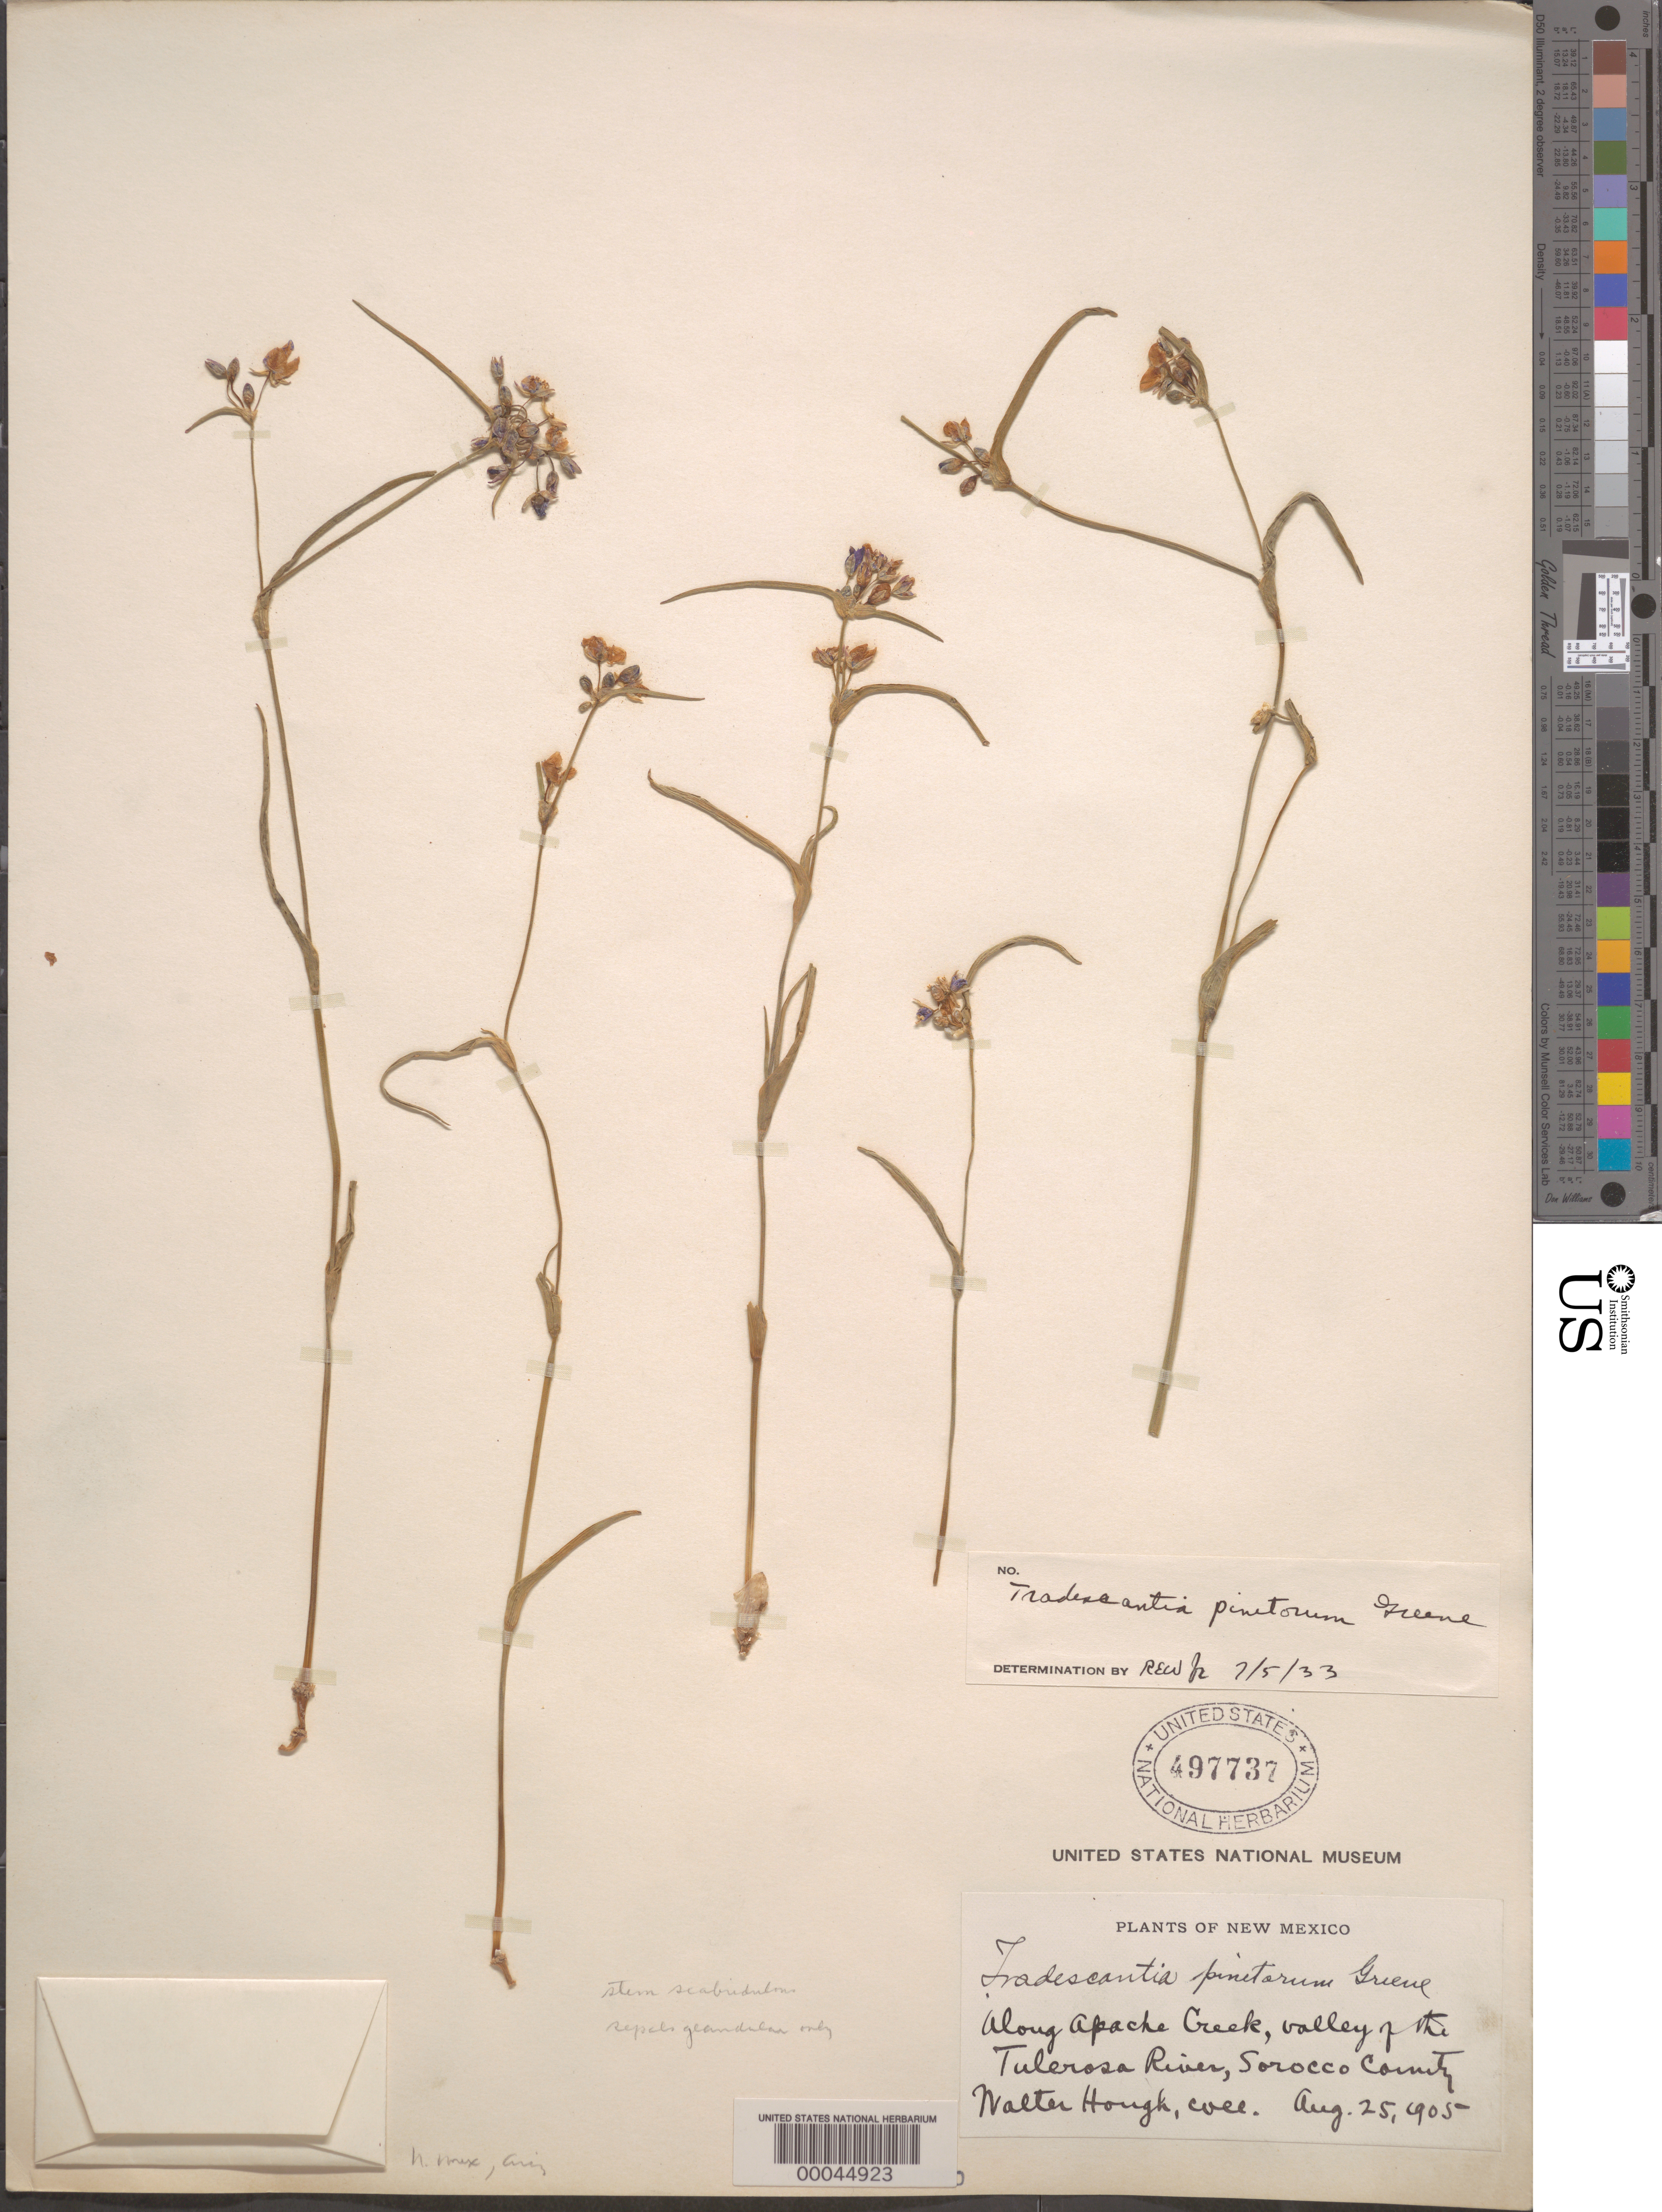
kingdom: Plantae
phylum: Tracheophyta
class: Liliopsida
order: Commelinales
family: Commelinaceae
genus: Tradescantia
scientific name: Tradescantia pinetorum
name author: Greene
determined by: Woodson, R. E., Jr.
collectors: W. Hough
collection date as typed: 25 Aug 1905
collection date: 1905-08-25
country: United States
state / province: New Mexico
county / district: Socorro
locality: Tulerosa river, along apache creek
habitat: Creek bank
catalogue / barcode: US 497737